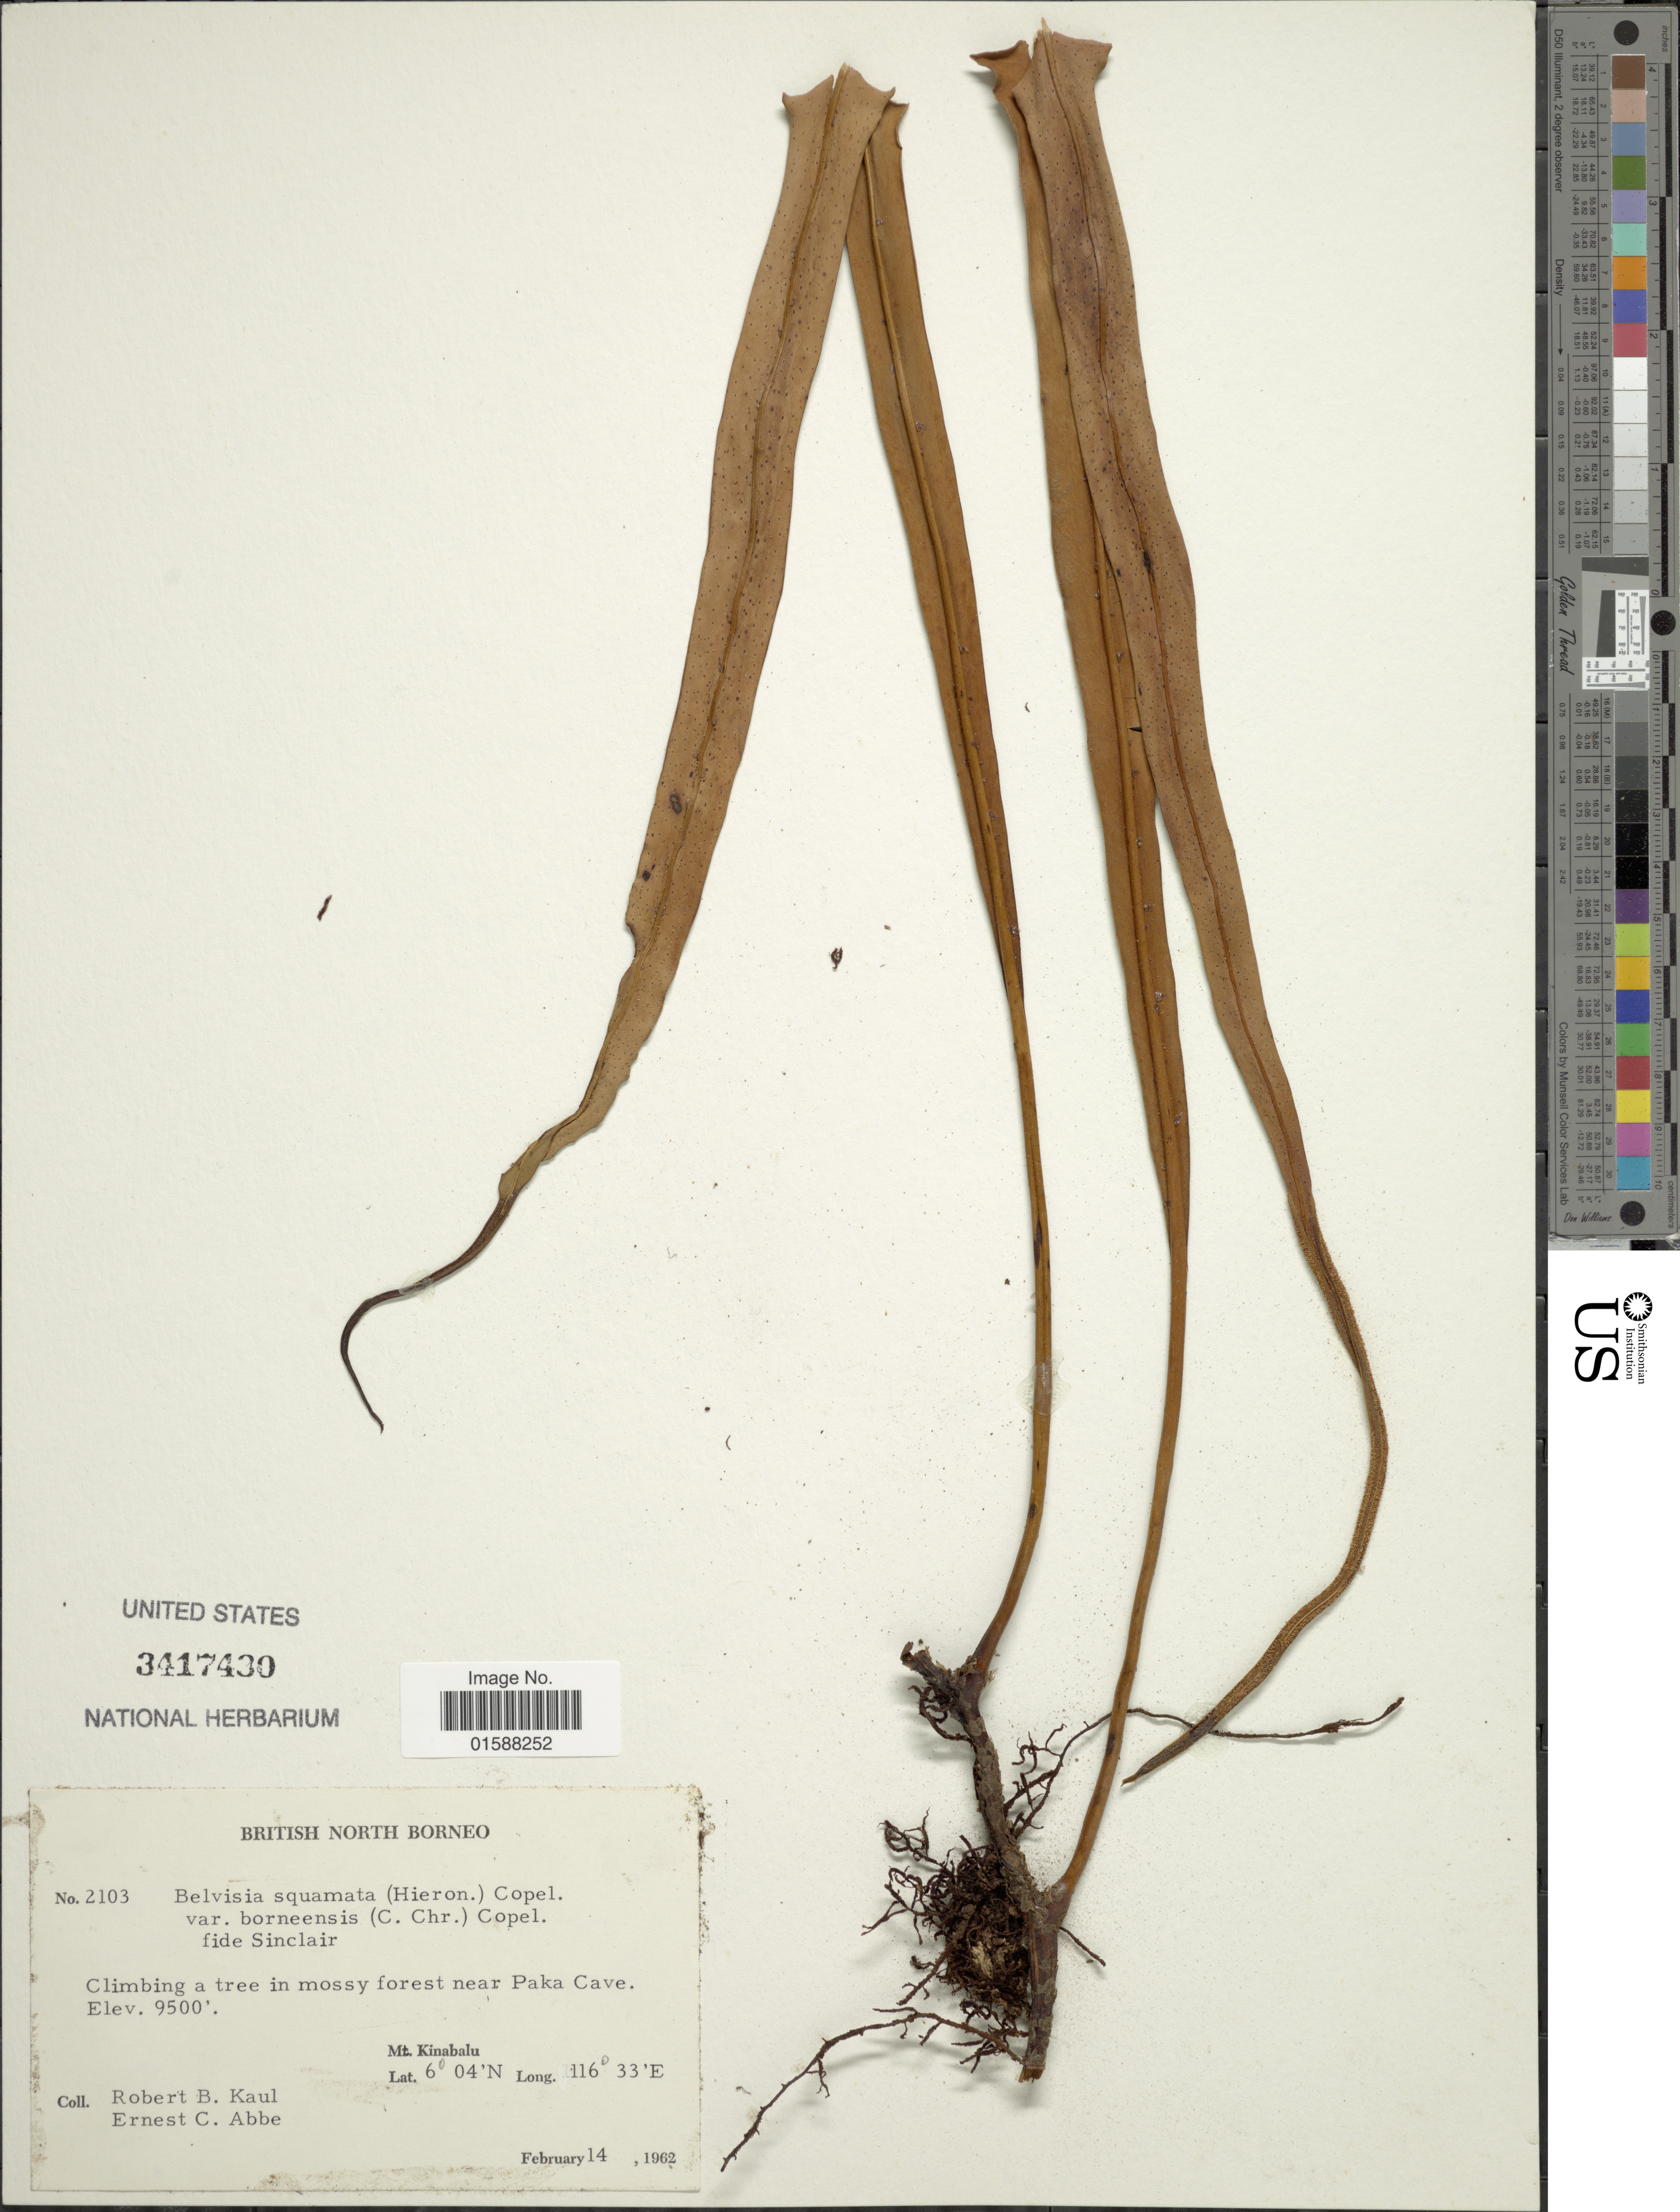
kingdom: Plantae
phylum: Tracheophyta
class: Polypodiopsida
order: Polypodiales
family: Polypodiaceae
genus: Lepisorus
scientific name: Lepisorus squamata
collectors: R. Kaul & E. C. Abbe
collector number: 2103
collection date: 1962-02-14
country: Malaysia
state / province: Sabah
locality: British North Borneo. Mt. Kinabalu. In mossy forest near Paka Cave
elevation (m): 2896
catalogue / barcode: US 3417430